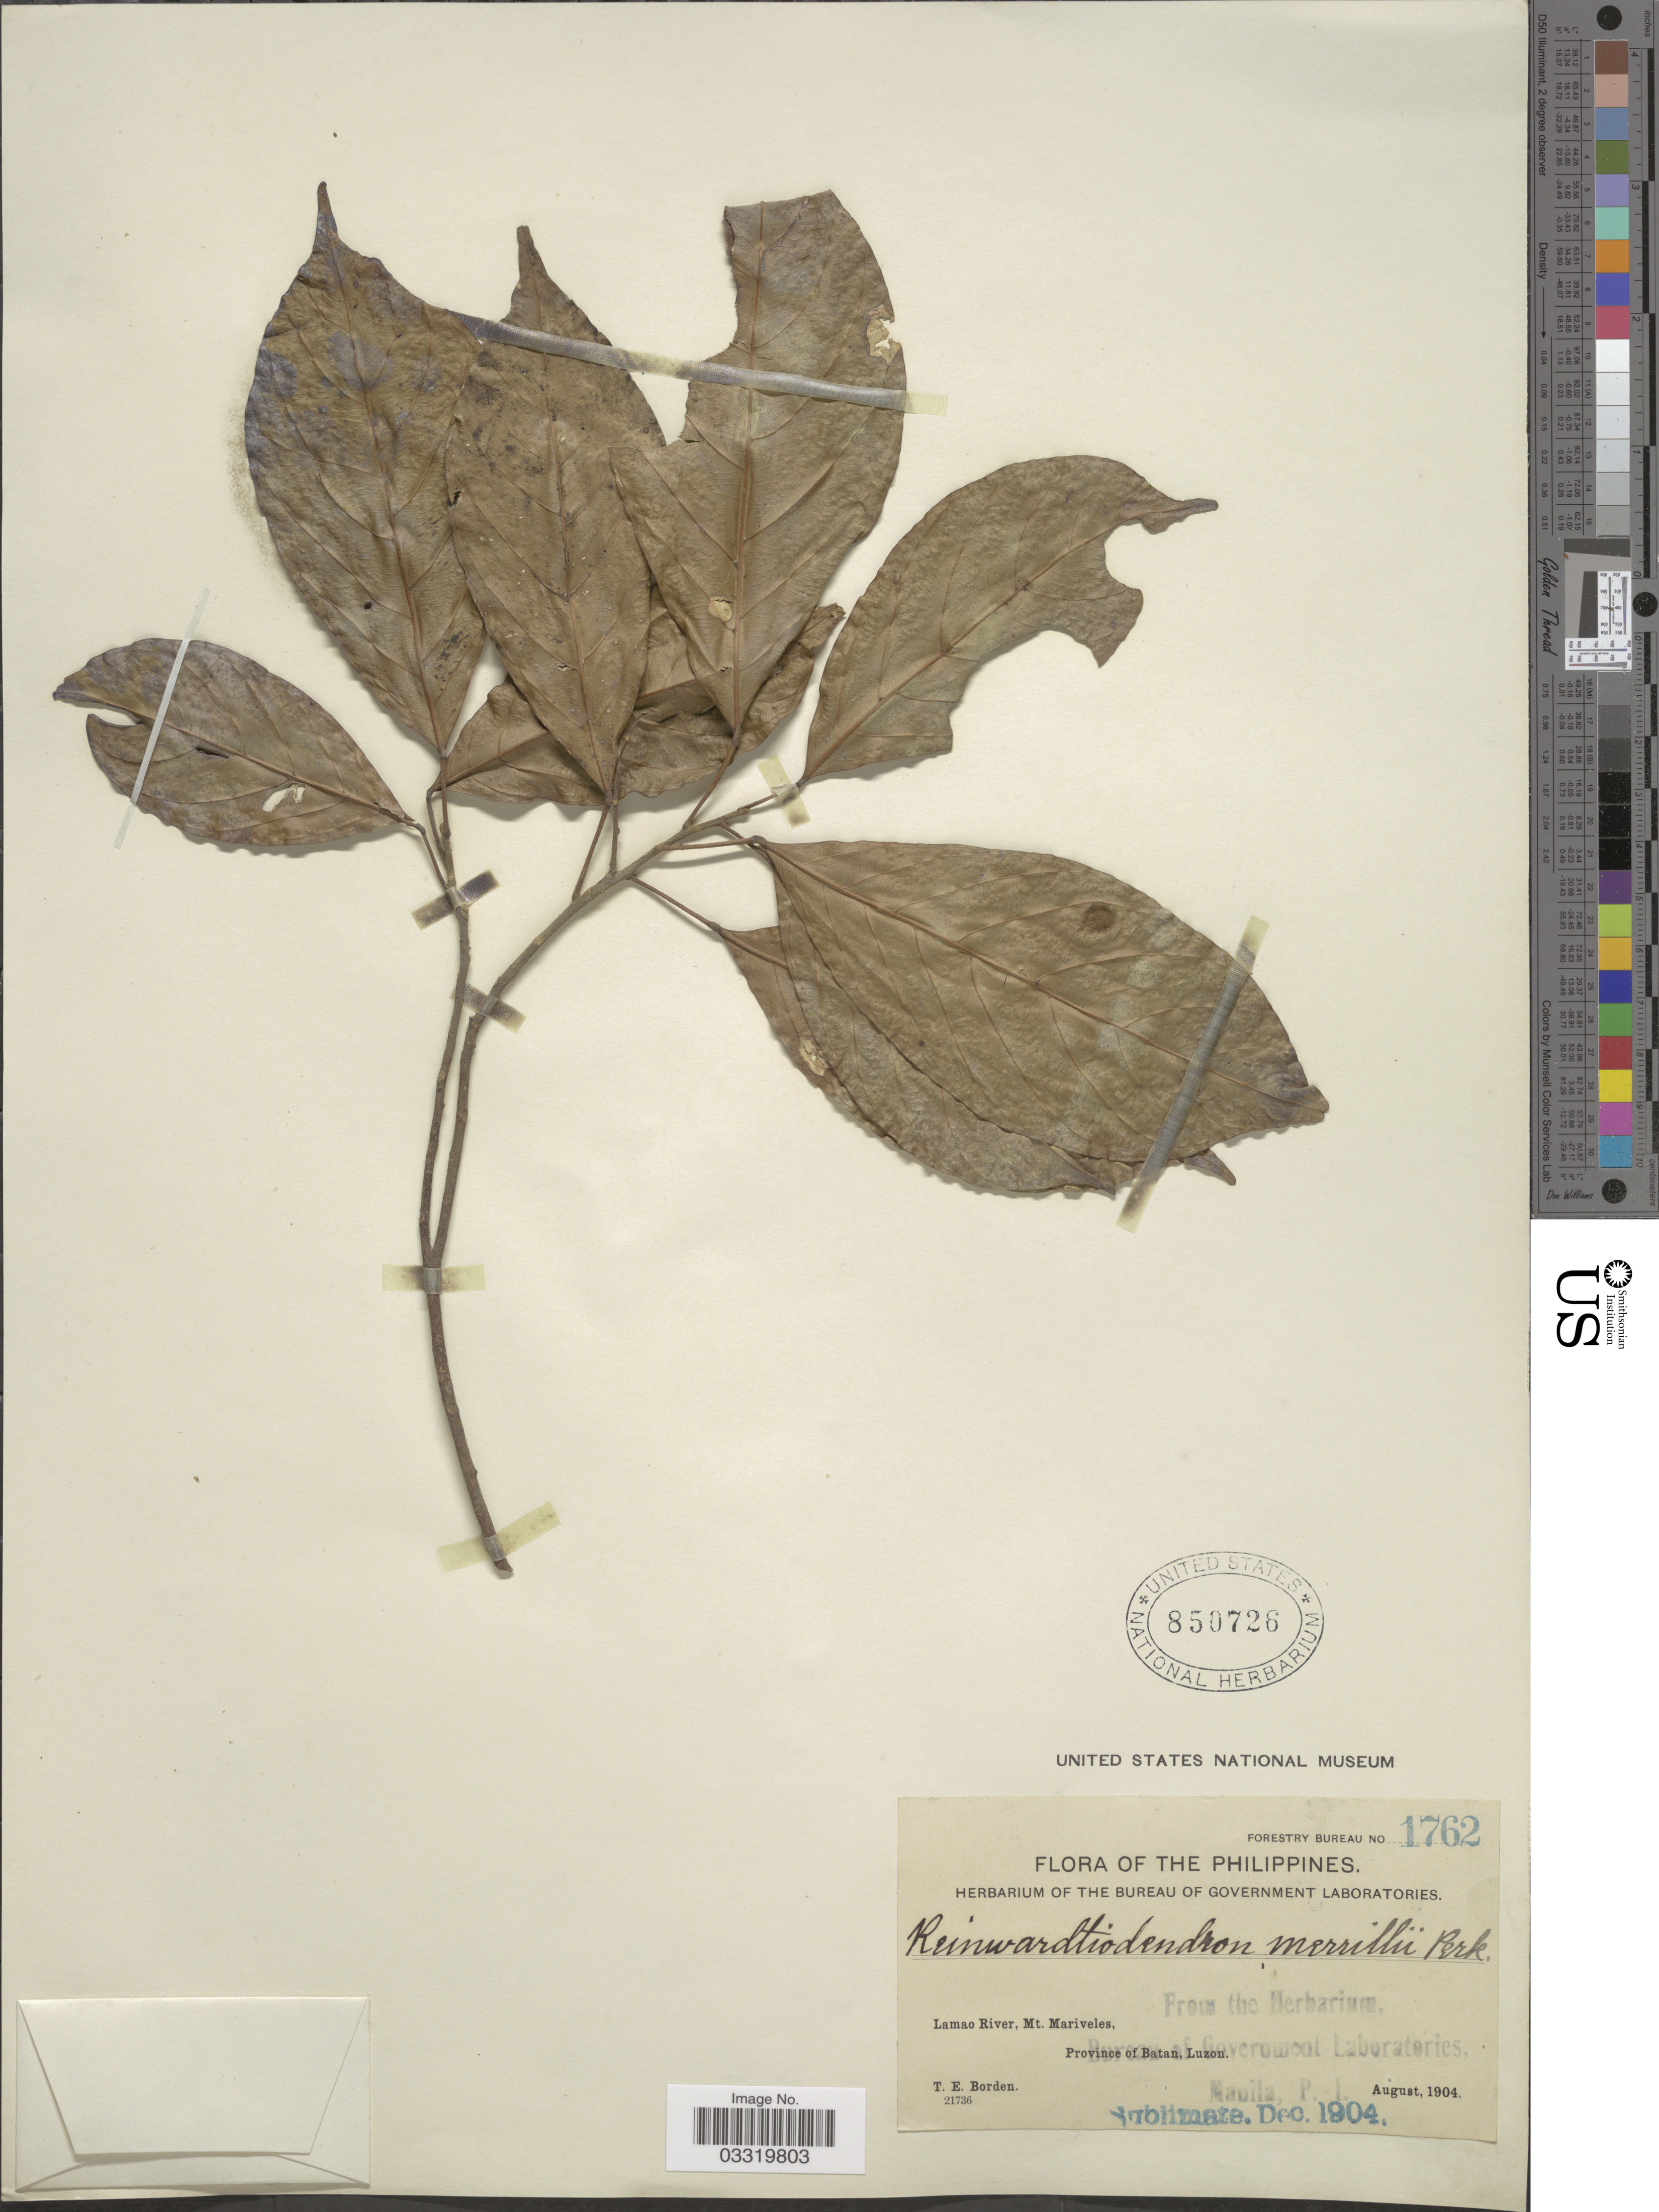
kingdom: Plantae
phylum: Tracheophyta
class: Magnoliopsida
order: Sapindales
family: Meliaceae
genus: Reinwardtiodendron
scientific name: Reinwardtiodendron celebicum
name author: Koord.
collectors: T. E. Borden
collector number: Forestry Bureau 1762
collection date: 1904-08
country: Philippines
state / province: Cagayan Valley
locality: Lamao River, Mt. Mariveles, Province of Batan, Luzon.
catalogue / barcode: US 850726